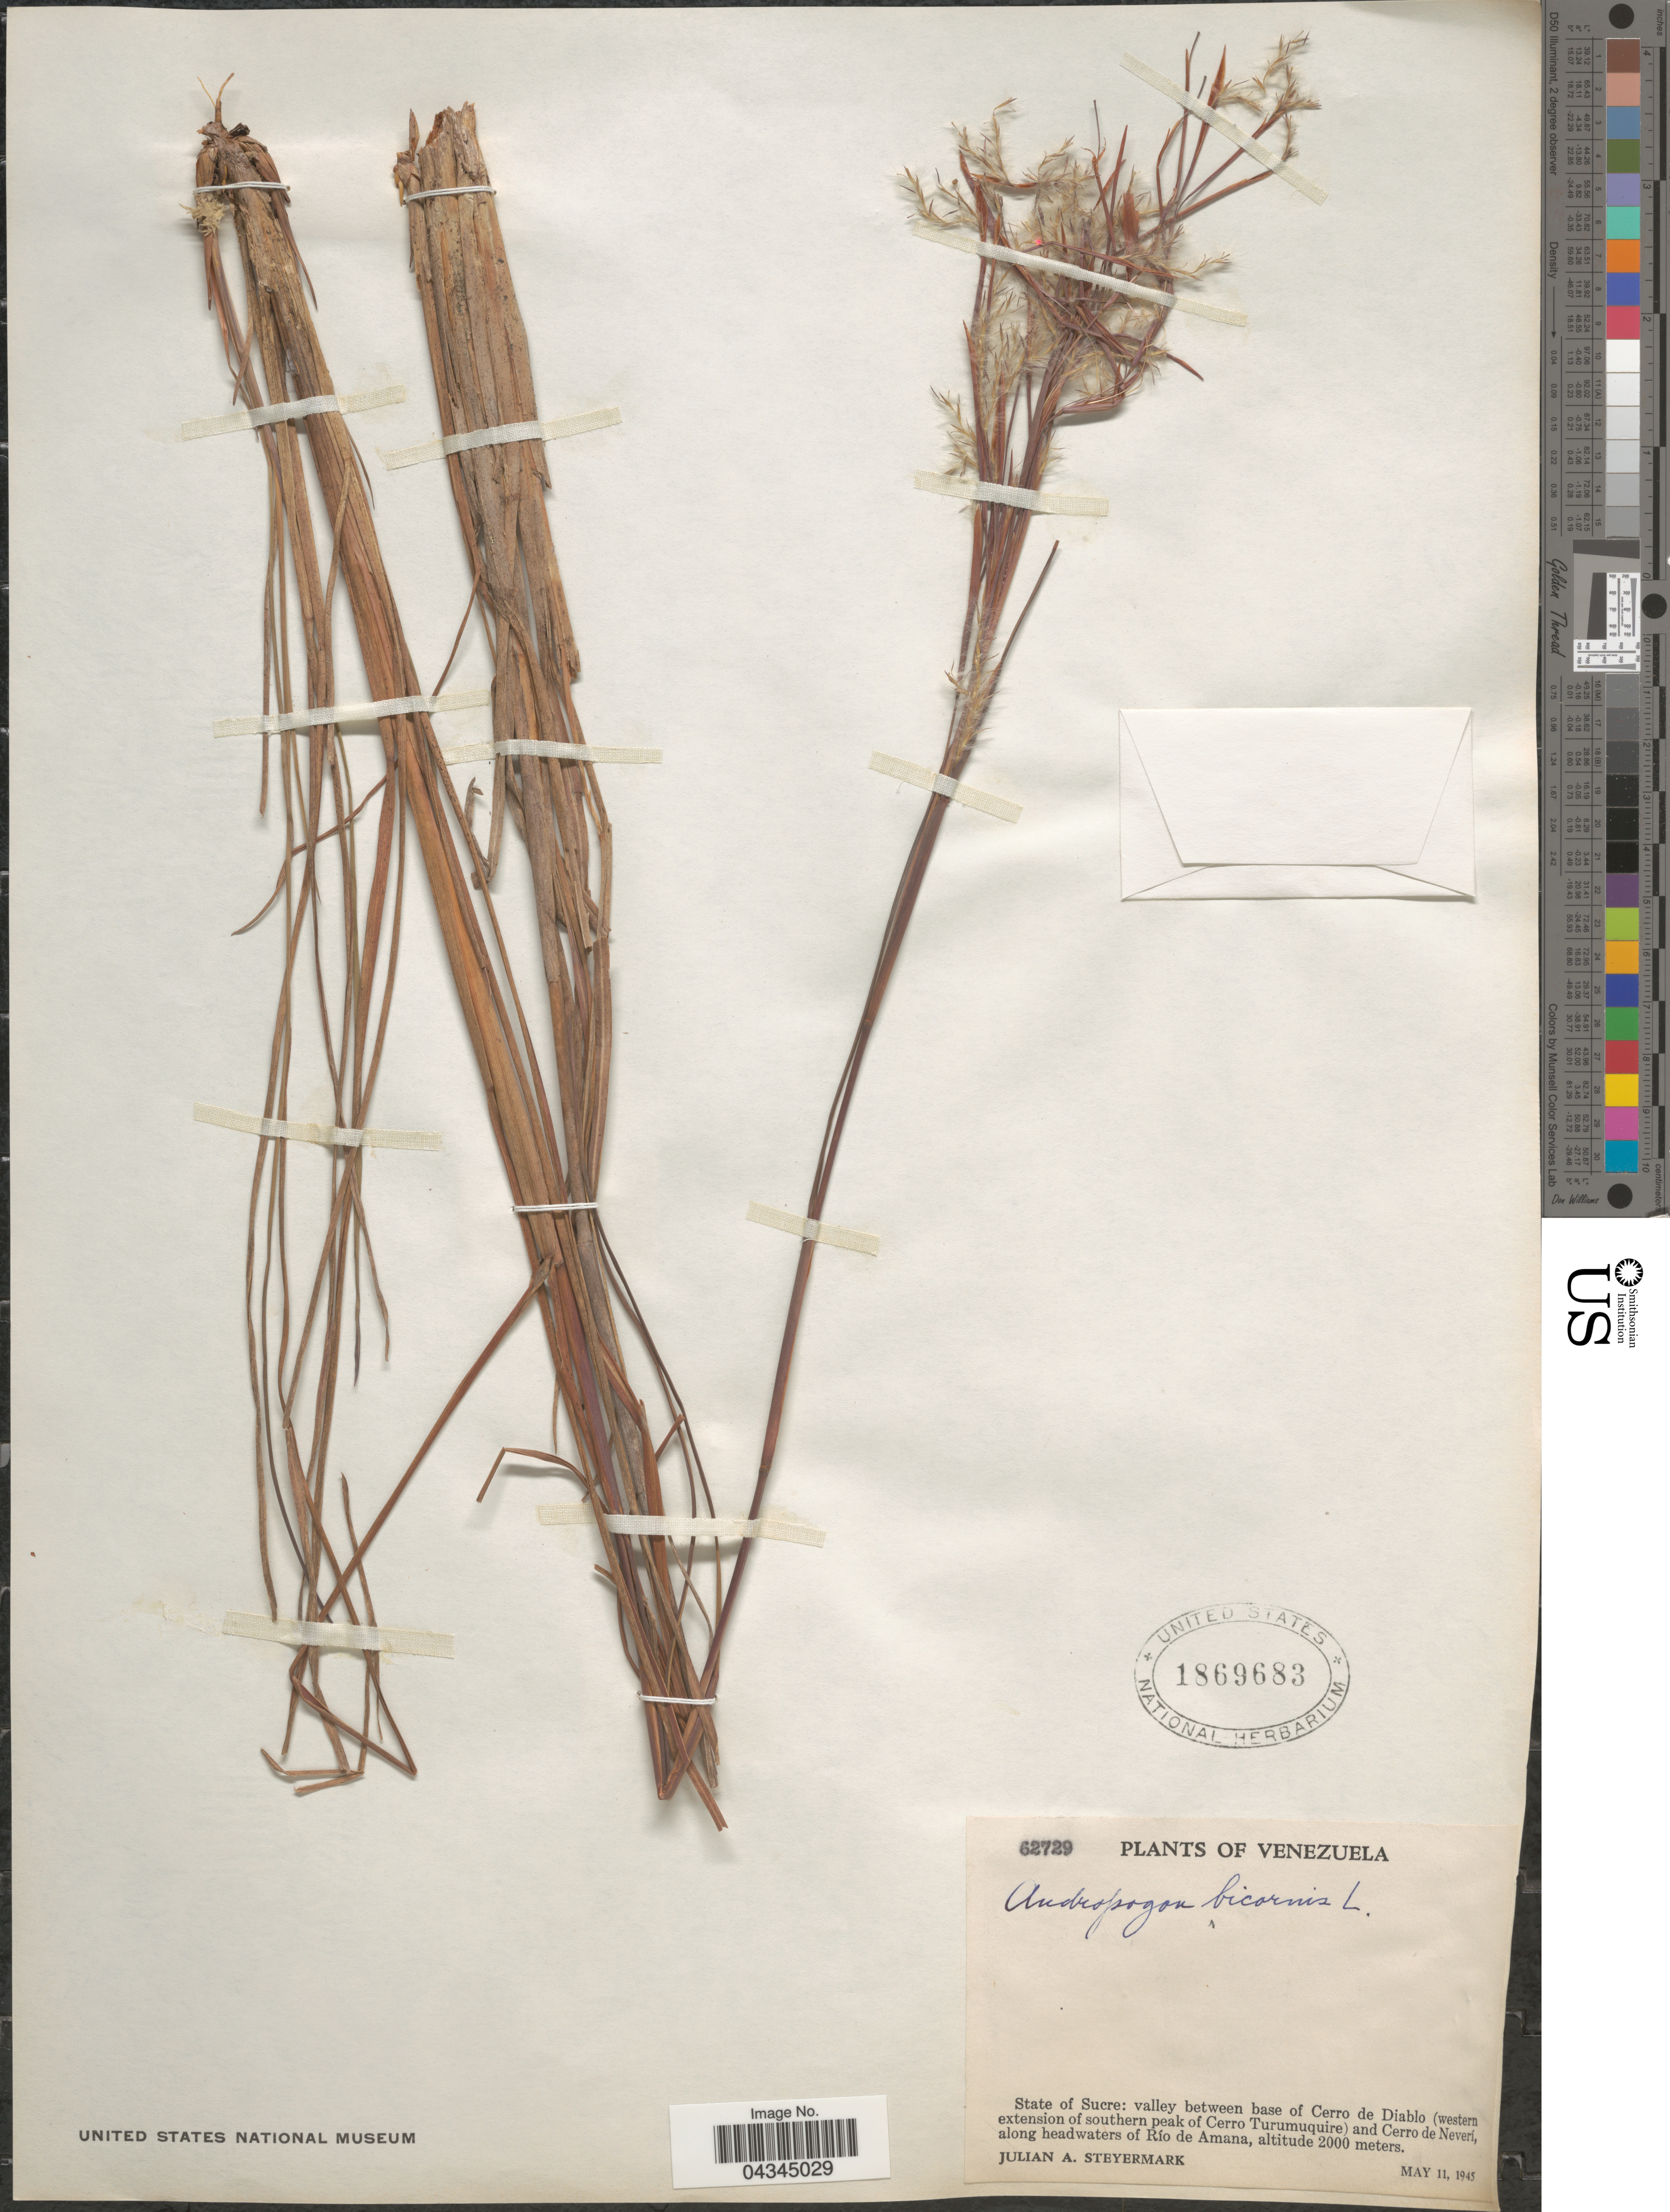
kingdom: Plantae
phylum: Tracheophyta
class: Liliopsida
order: Poales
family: Poaceae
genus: Andropogon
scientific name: Andropogon bicornis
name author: L.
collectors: J. Steyermark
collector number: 62729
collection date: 1945-05-11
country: Venezuela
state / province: Sucre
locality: Valley between base of Cerro de Diablo (western extension of southern peak of Cerro Turumuquire) and Cerro de Neverí, along headwaters of Río de Amana.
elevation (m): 2000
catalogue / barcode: US 1869683